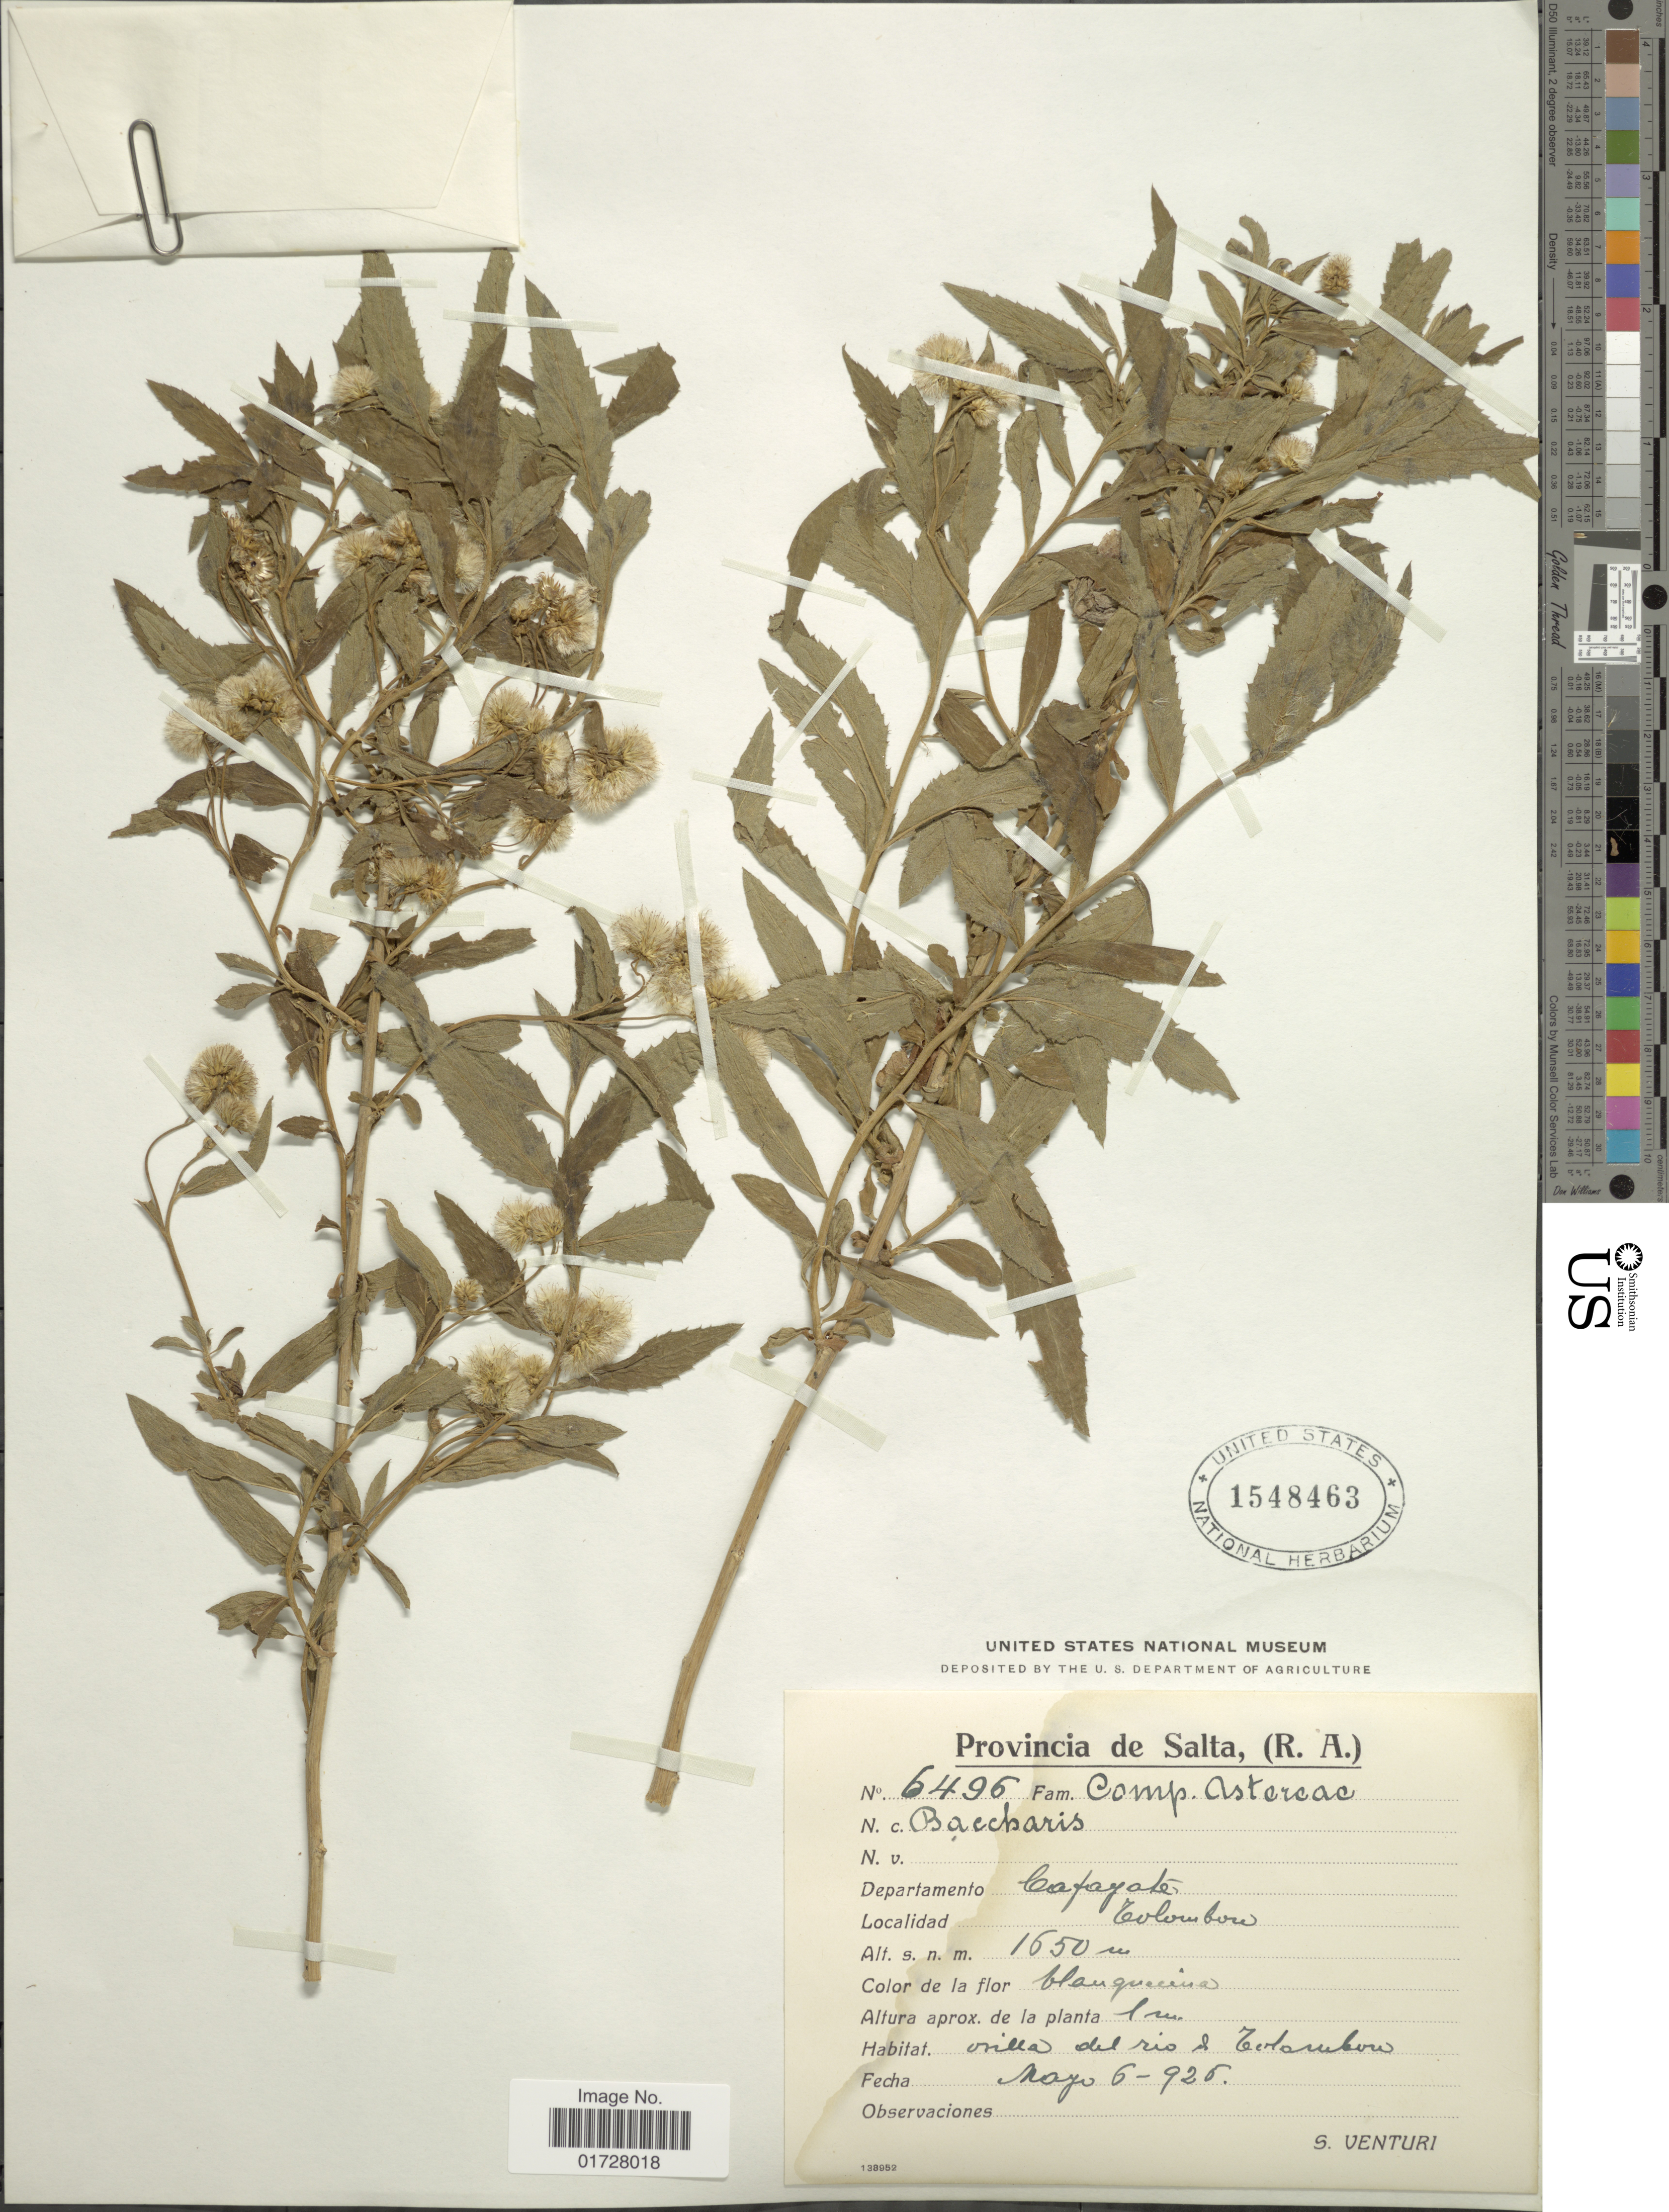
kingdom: Plantae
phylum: Tracheophyta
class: Magnoliopsida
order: Asterales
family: Asteraceae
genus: Baccharis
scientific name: Baccharis sp.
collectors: S. Venturi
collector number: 6495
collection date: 1926-05-06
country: Argentina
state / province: Salta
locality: Departamento Lafayate, Colombon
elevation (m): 1550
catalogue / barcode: US 1548463